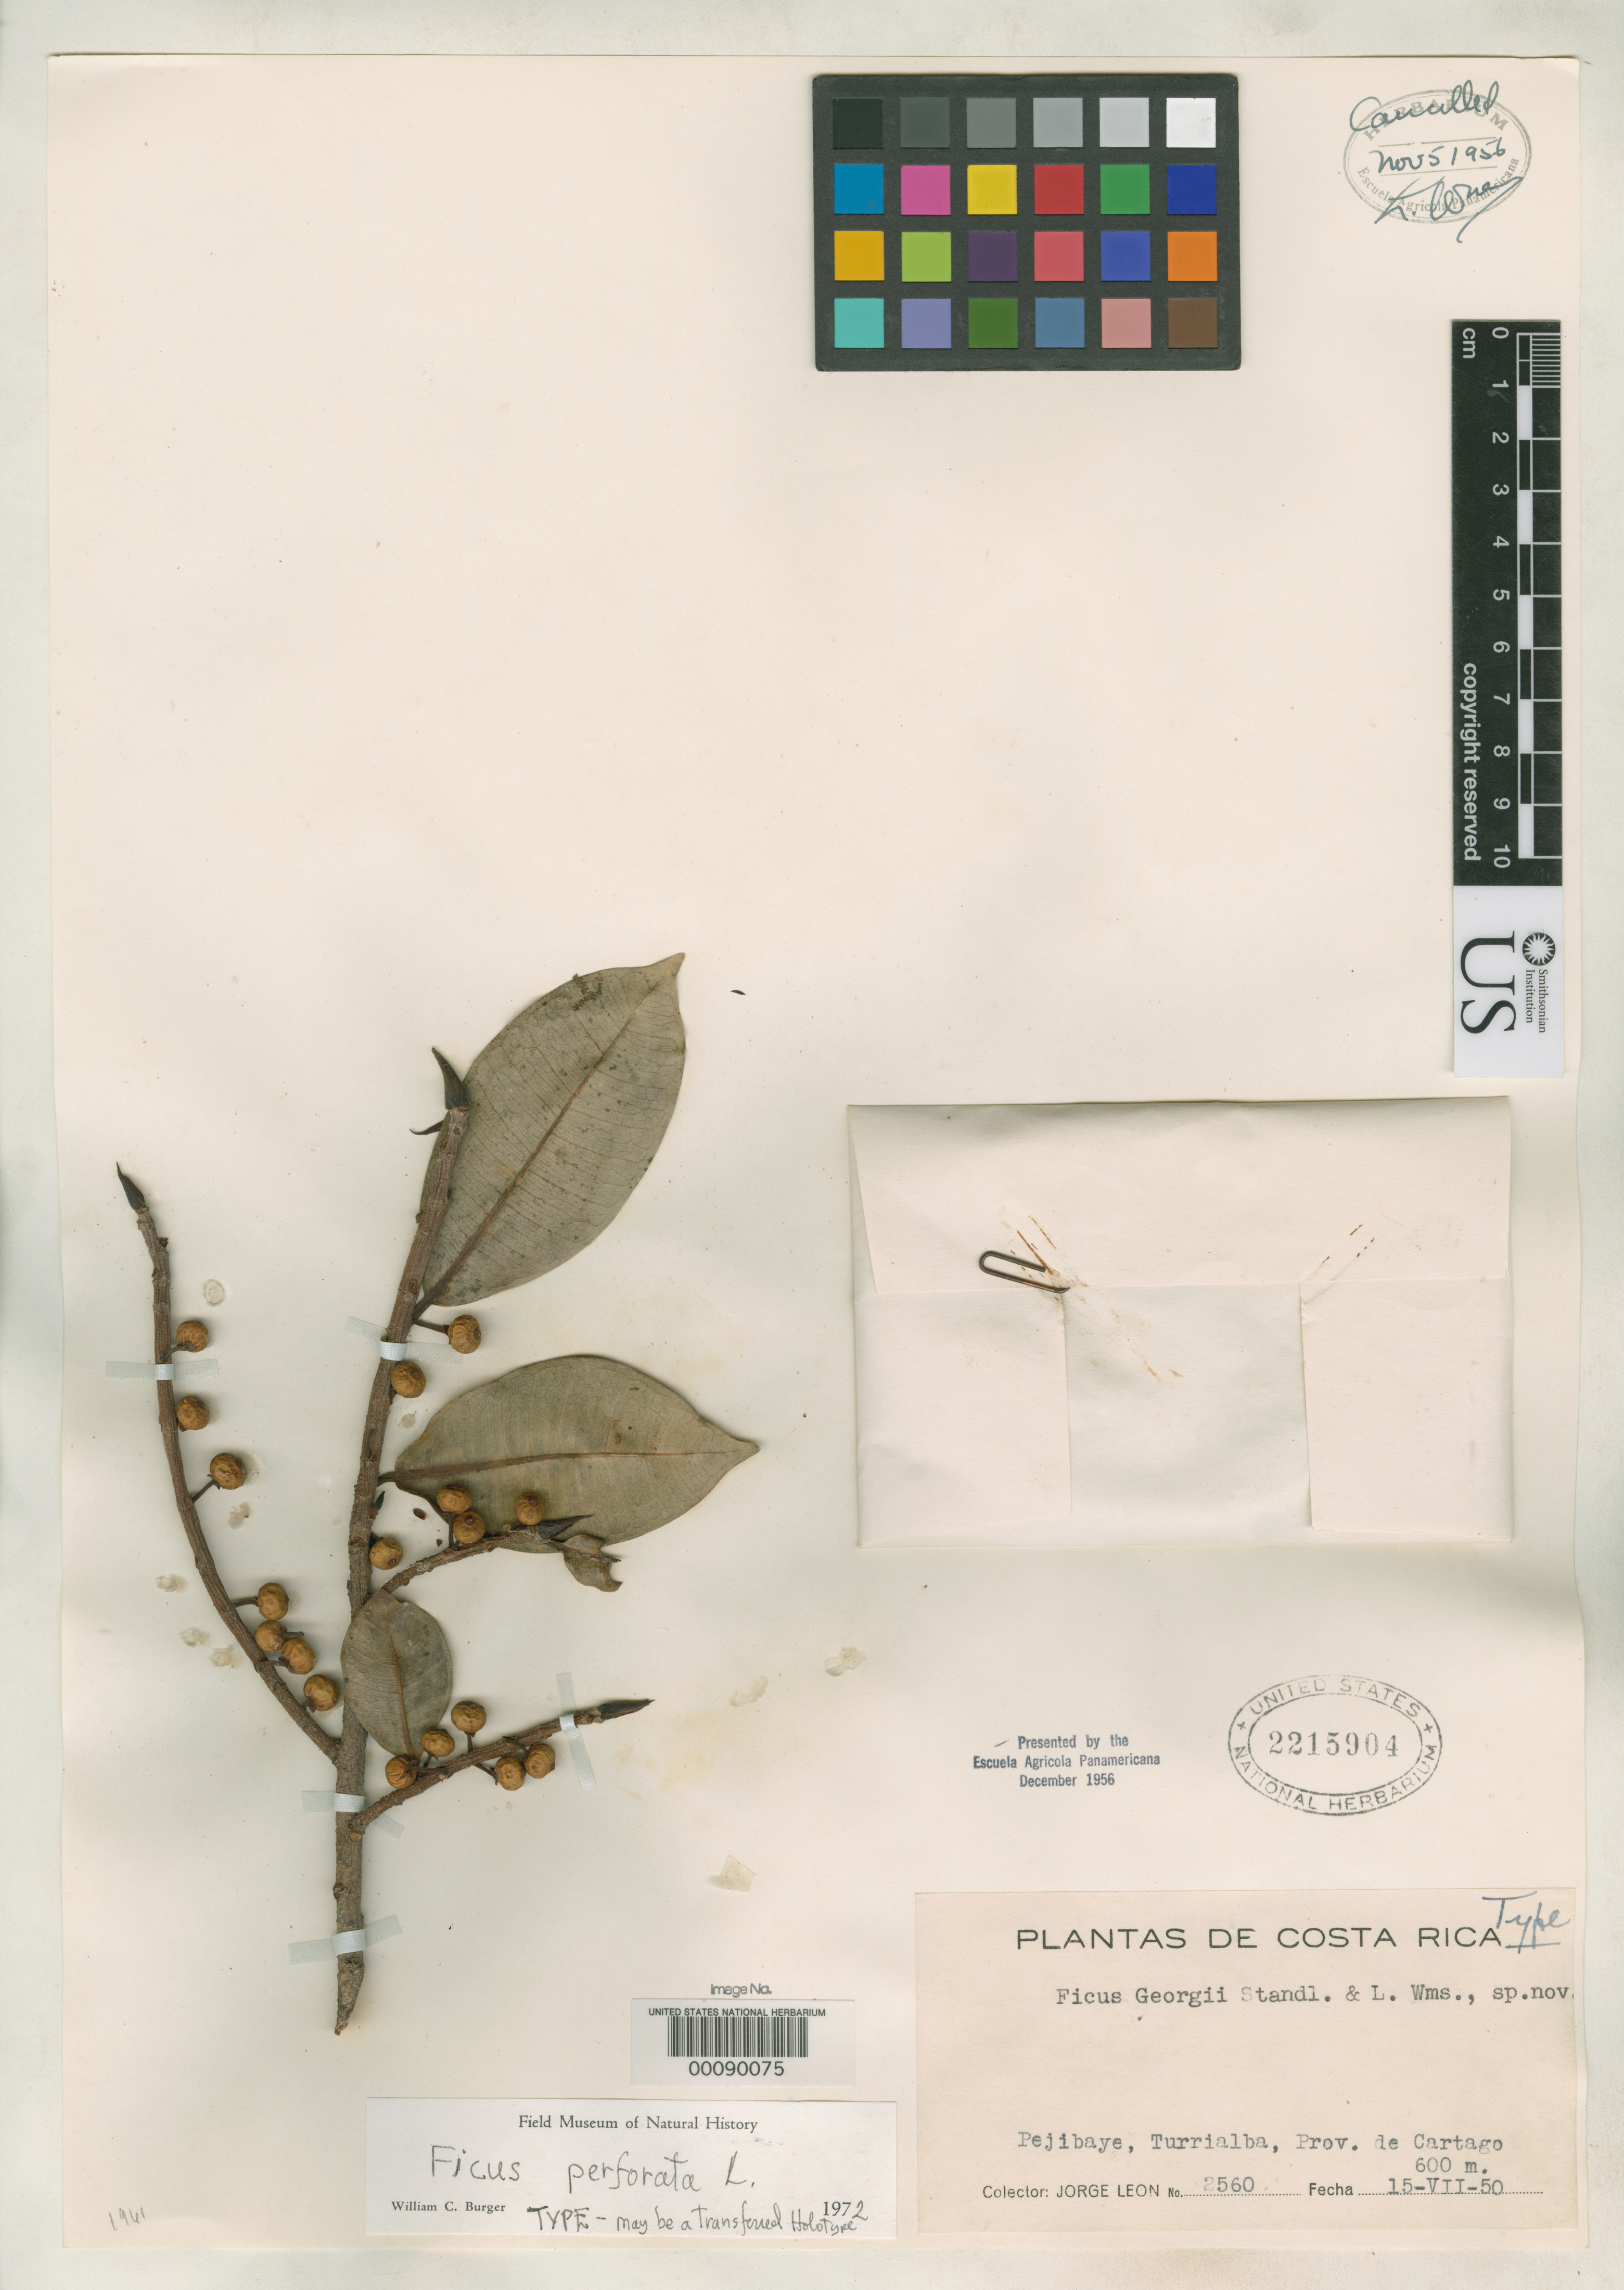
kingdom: Plantae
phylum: Tracheophyta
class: Magnoliopsida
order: Rosales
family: Moraceae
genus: Ficus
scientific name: Ficus georgii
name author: Standl.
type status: Holotype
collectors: J. León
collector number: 2560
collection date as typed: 15 Jul 1950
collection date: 1950-07-15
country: Costa Rica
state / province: Cartago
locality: Pejibaye, Turrialba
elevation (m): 600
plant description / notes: "Presented by the Escuela Agricola Panamericana December 1956." Holotype, transferred from EAP to US (see Dorr et al. 2009, Taxon 58: 993-1001).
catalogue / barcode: US 2215904